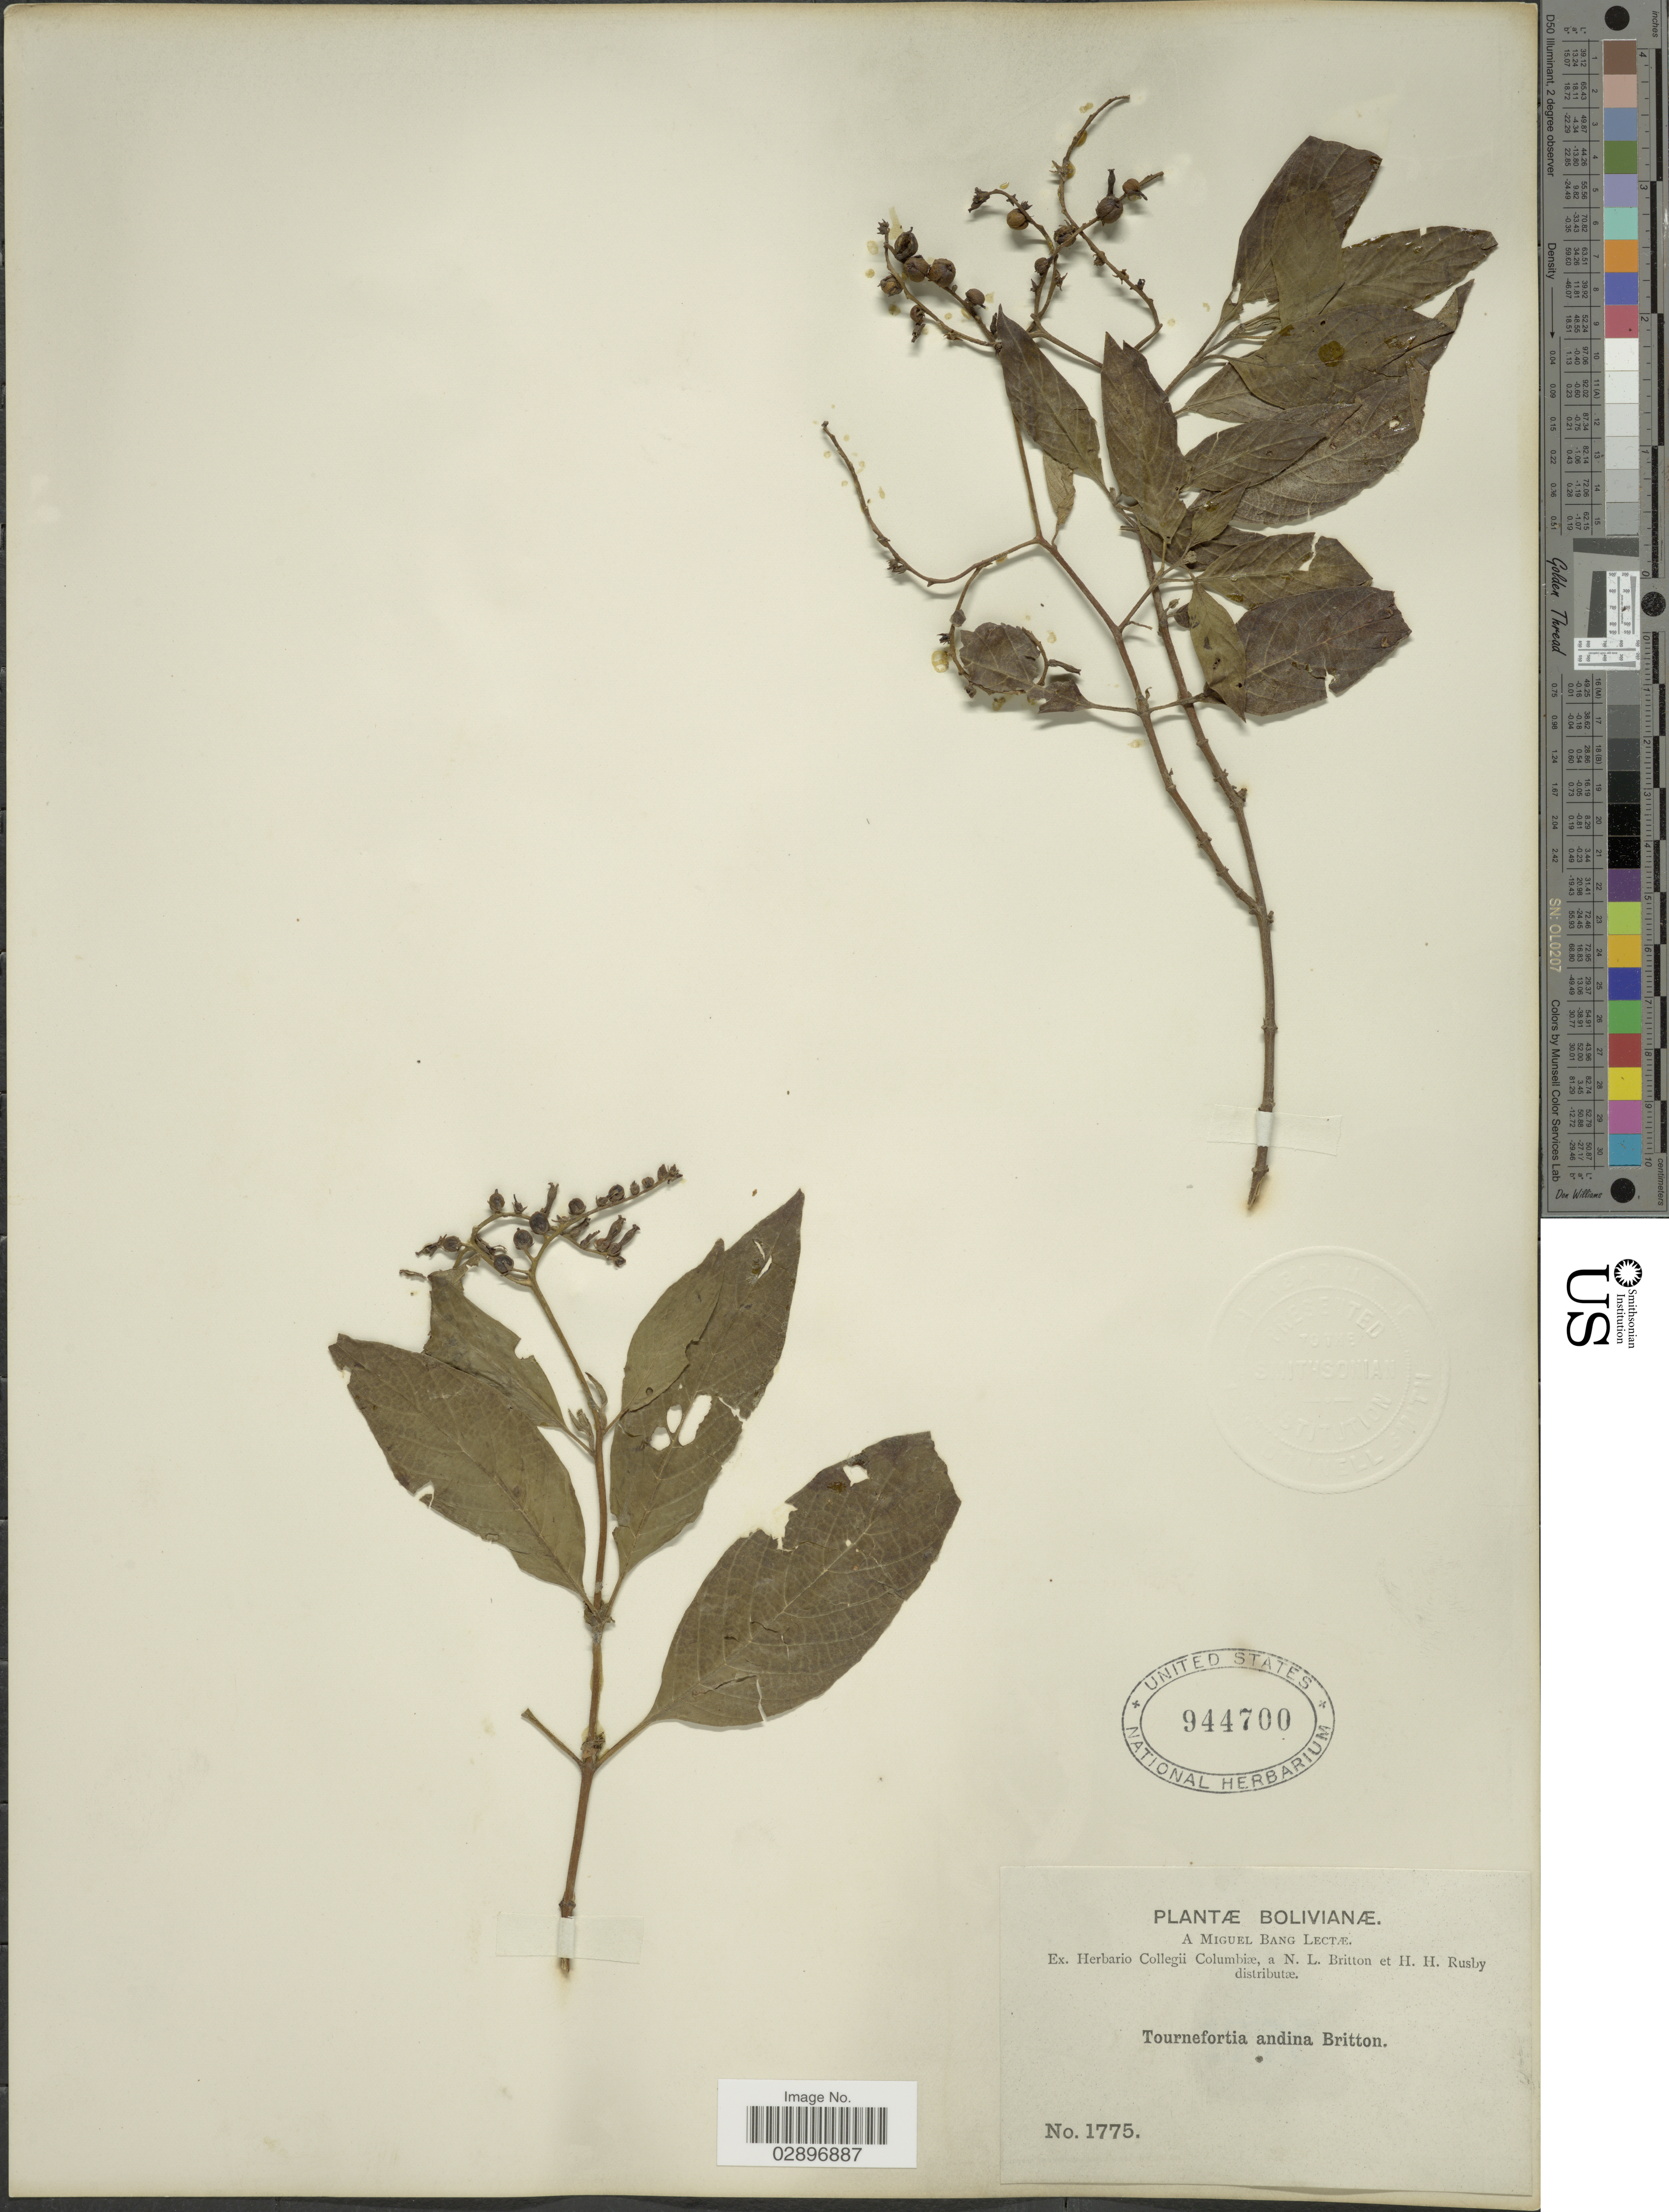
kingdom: Plantae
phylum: Tracheophyta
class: Magnoliopsida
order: Boraginales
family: Heliotropiaceae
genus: Tournefortia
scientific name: Tournefortia andina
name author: Britton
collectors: M. Bang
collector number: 1775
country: Bolivia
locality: Bolivianæ.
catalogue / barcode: US 944700